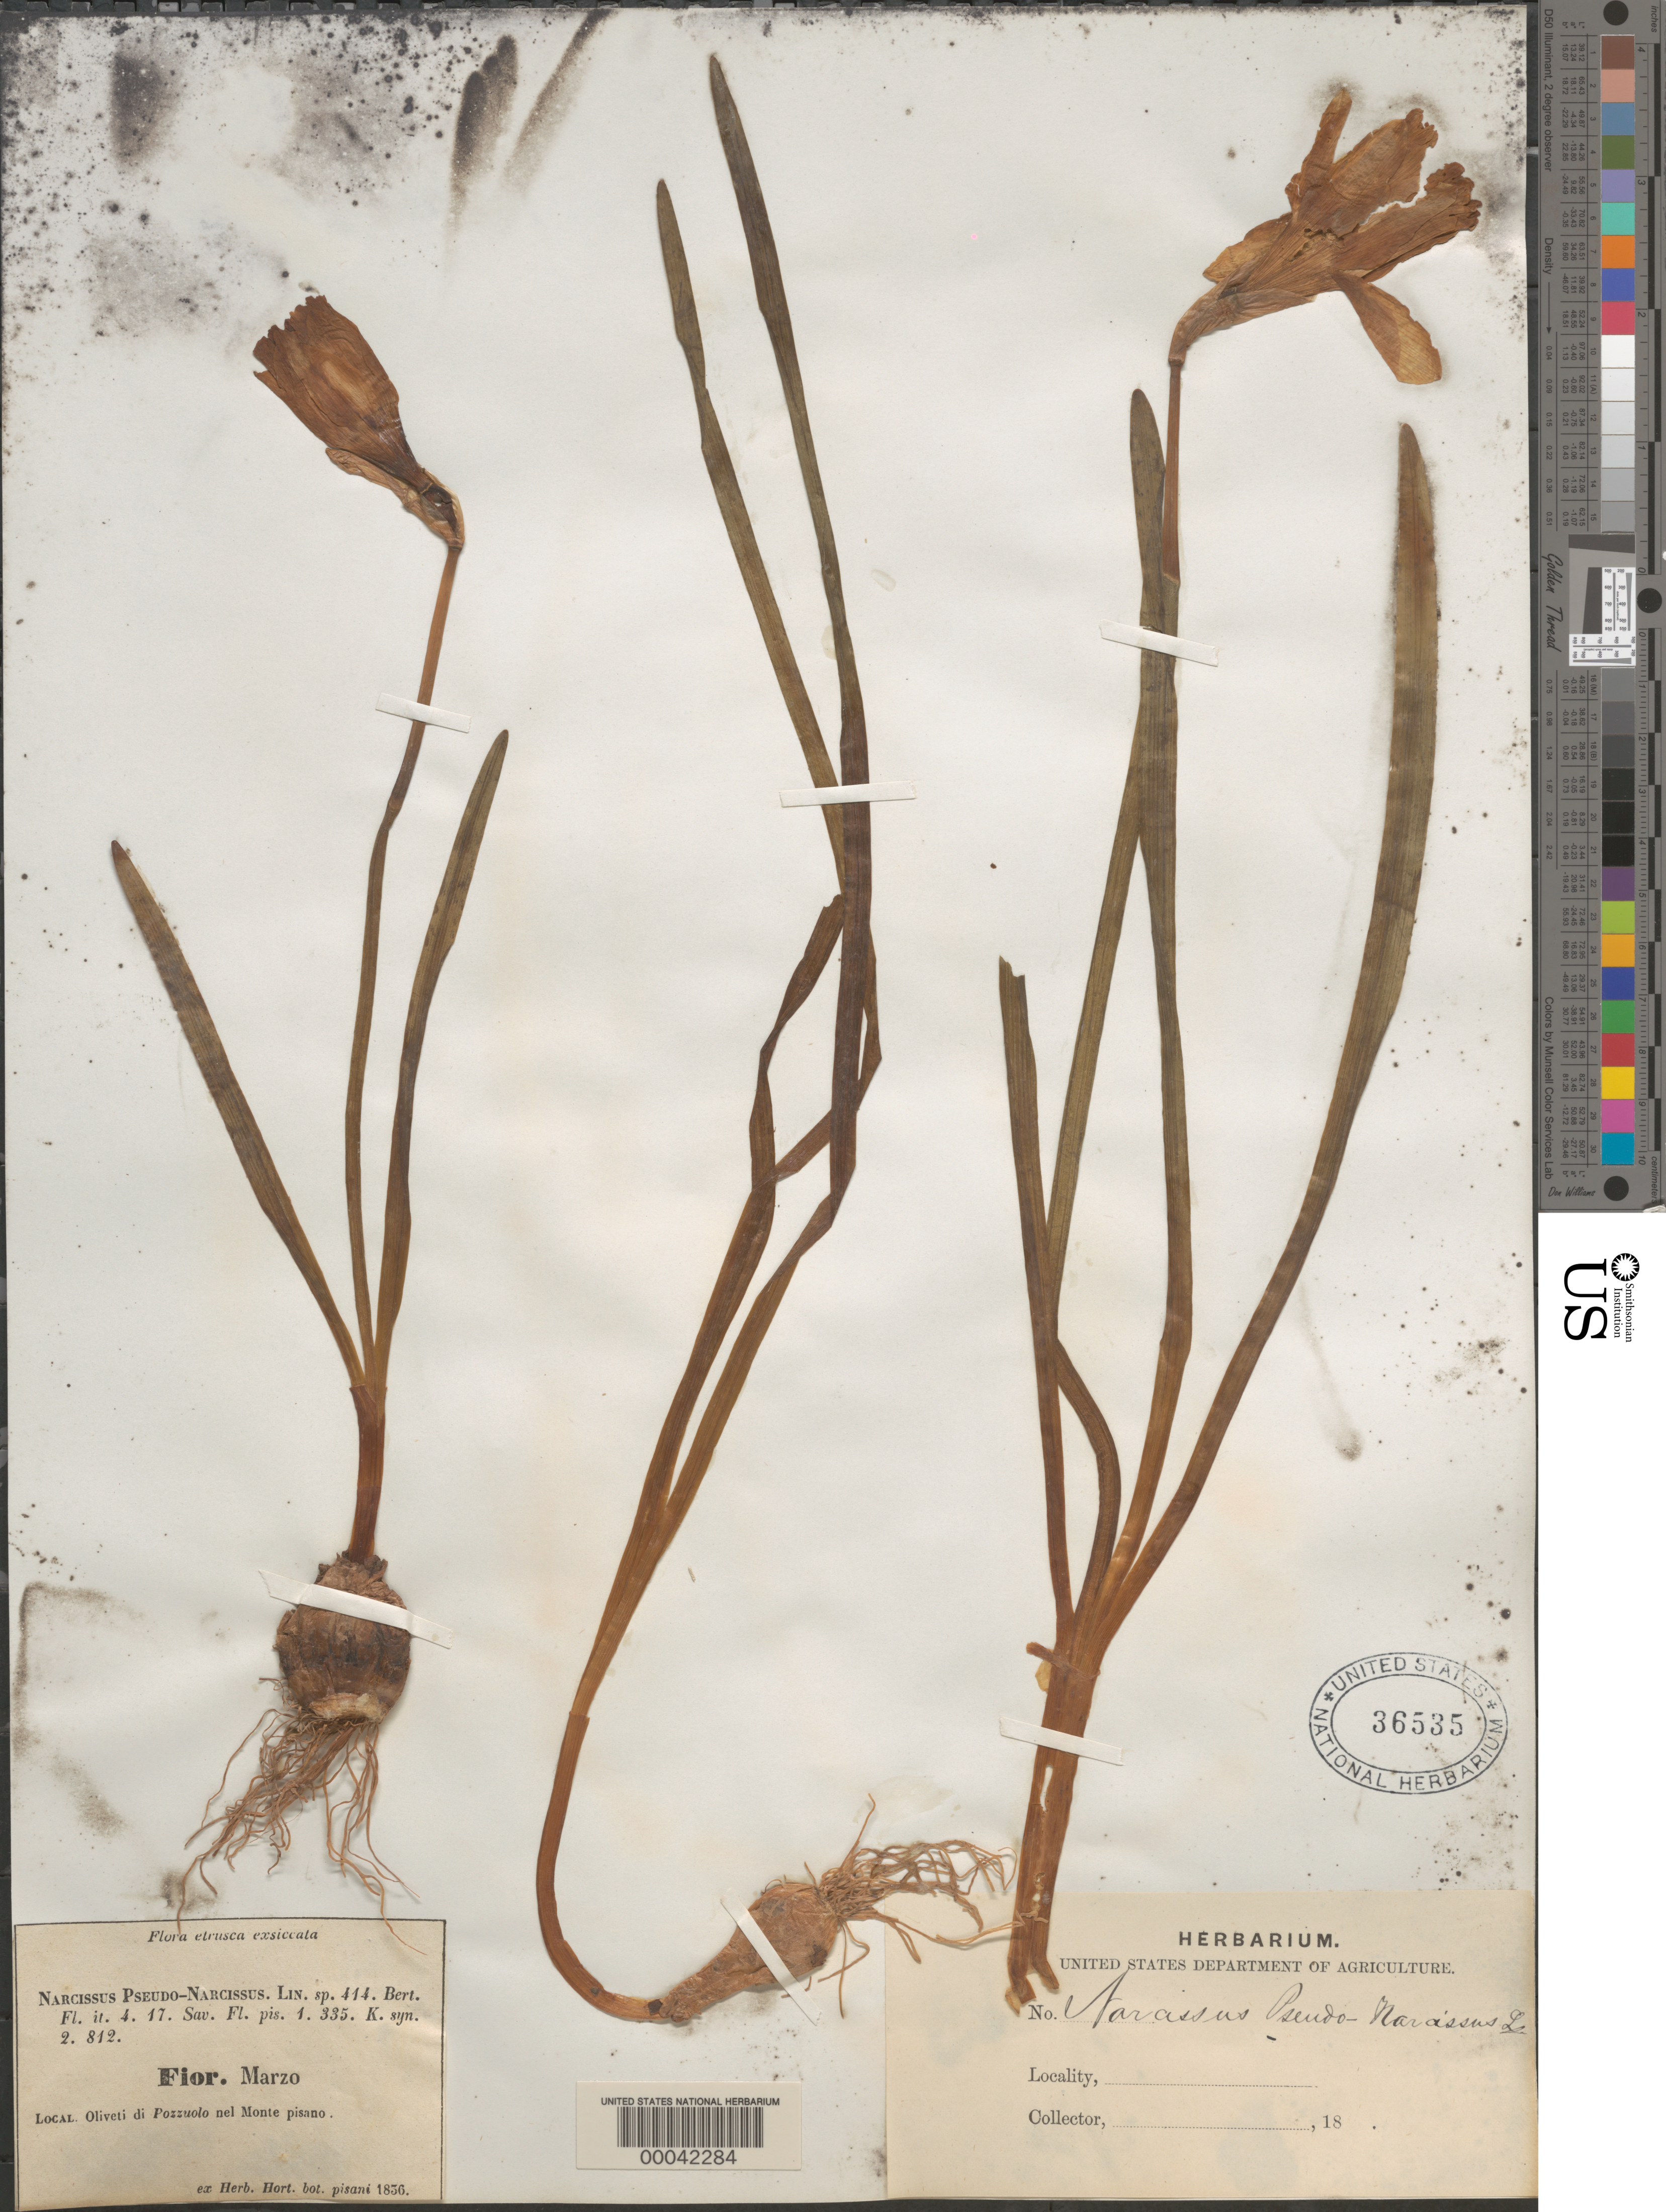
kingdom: Plantae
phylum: Tracheophyta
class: Liliopsida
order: Asparagales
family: Amaryllidaceae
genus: Narcissus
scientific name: Narcissus pseudonarcissus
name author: L.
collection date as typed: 18--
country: Italy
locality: Oliveti di pozzuolo nel monte pisano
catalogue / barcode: US 36535